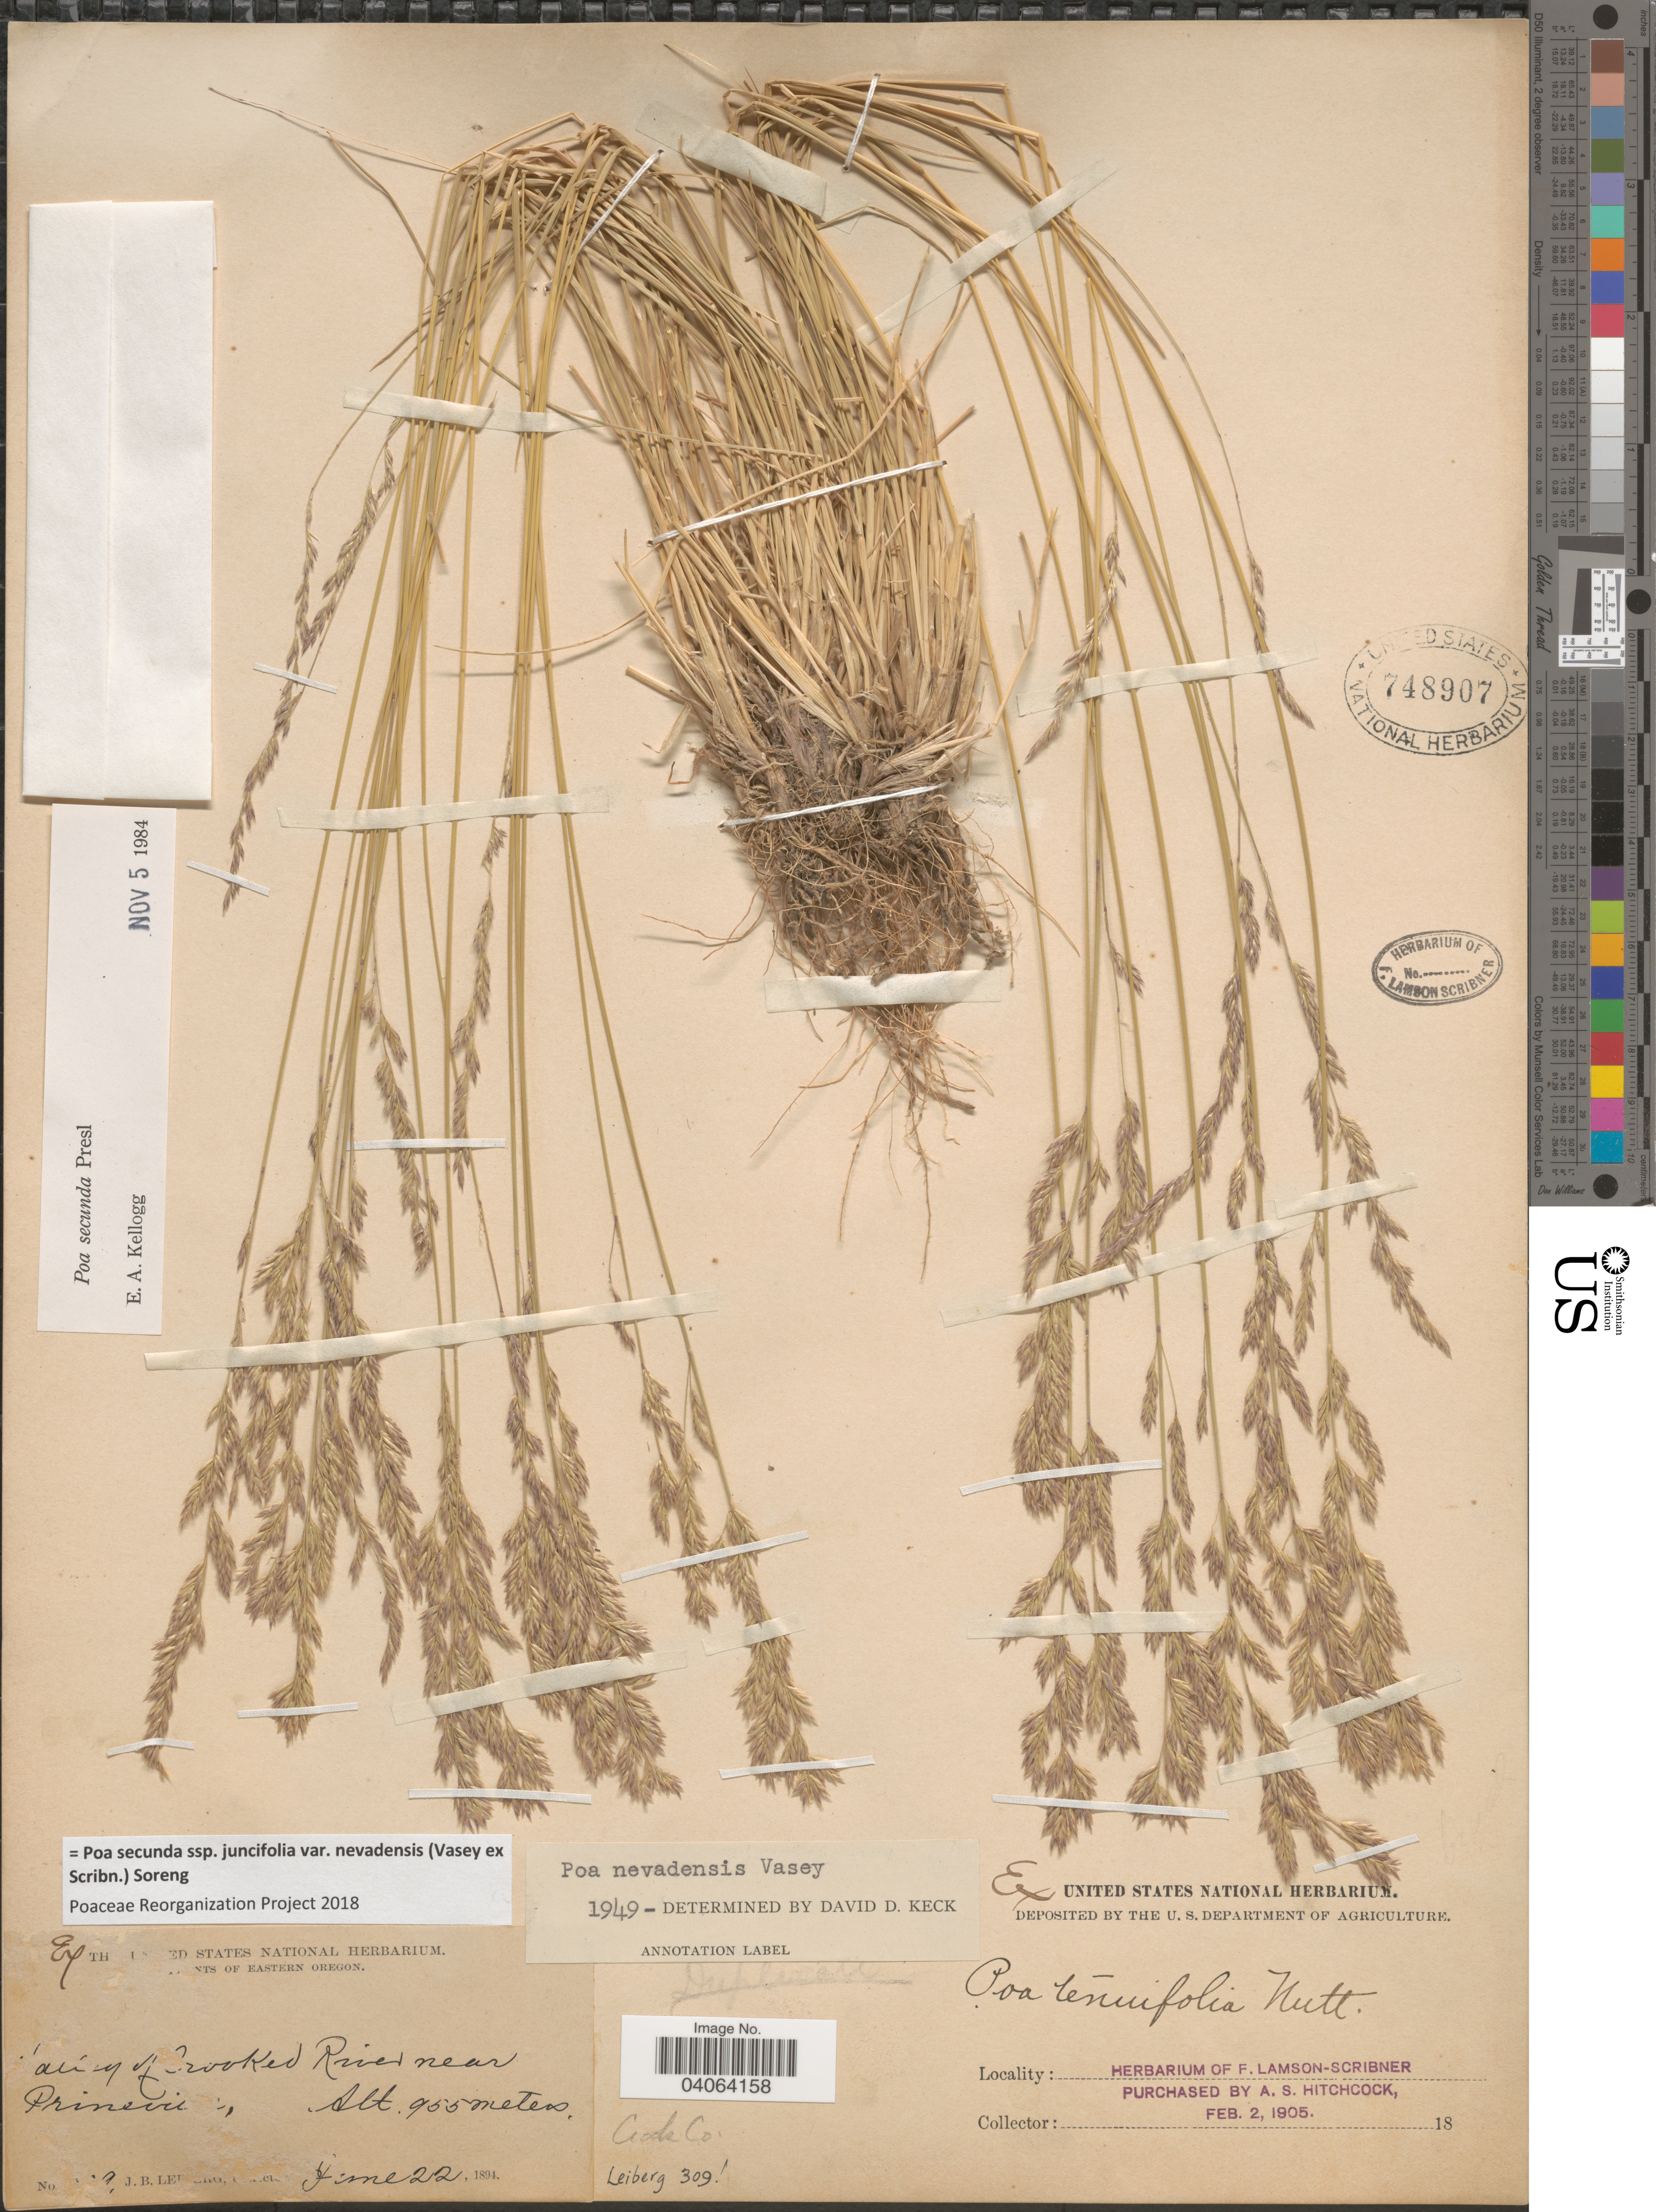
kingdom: Plantae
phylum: Tracheophyta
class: Liliopsida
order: Poales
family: Poaceae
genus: Poa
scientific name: Poa secunda subsp. juncifolia var. nevadensis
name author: (Vasey ex Scribn.) Soreng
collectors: J. B. Leiberg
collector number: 309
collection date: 1894-06-22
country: United States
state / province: Oregon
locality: Eastern Oregon. Alley of Crooked River near Prineville. Cook Co.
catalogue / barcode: US 748907